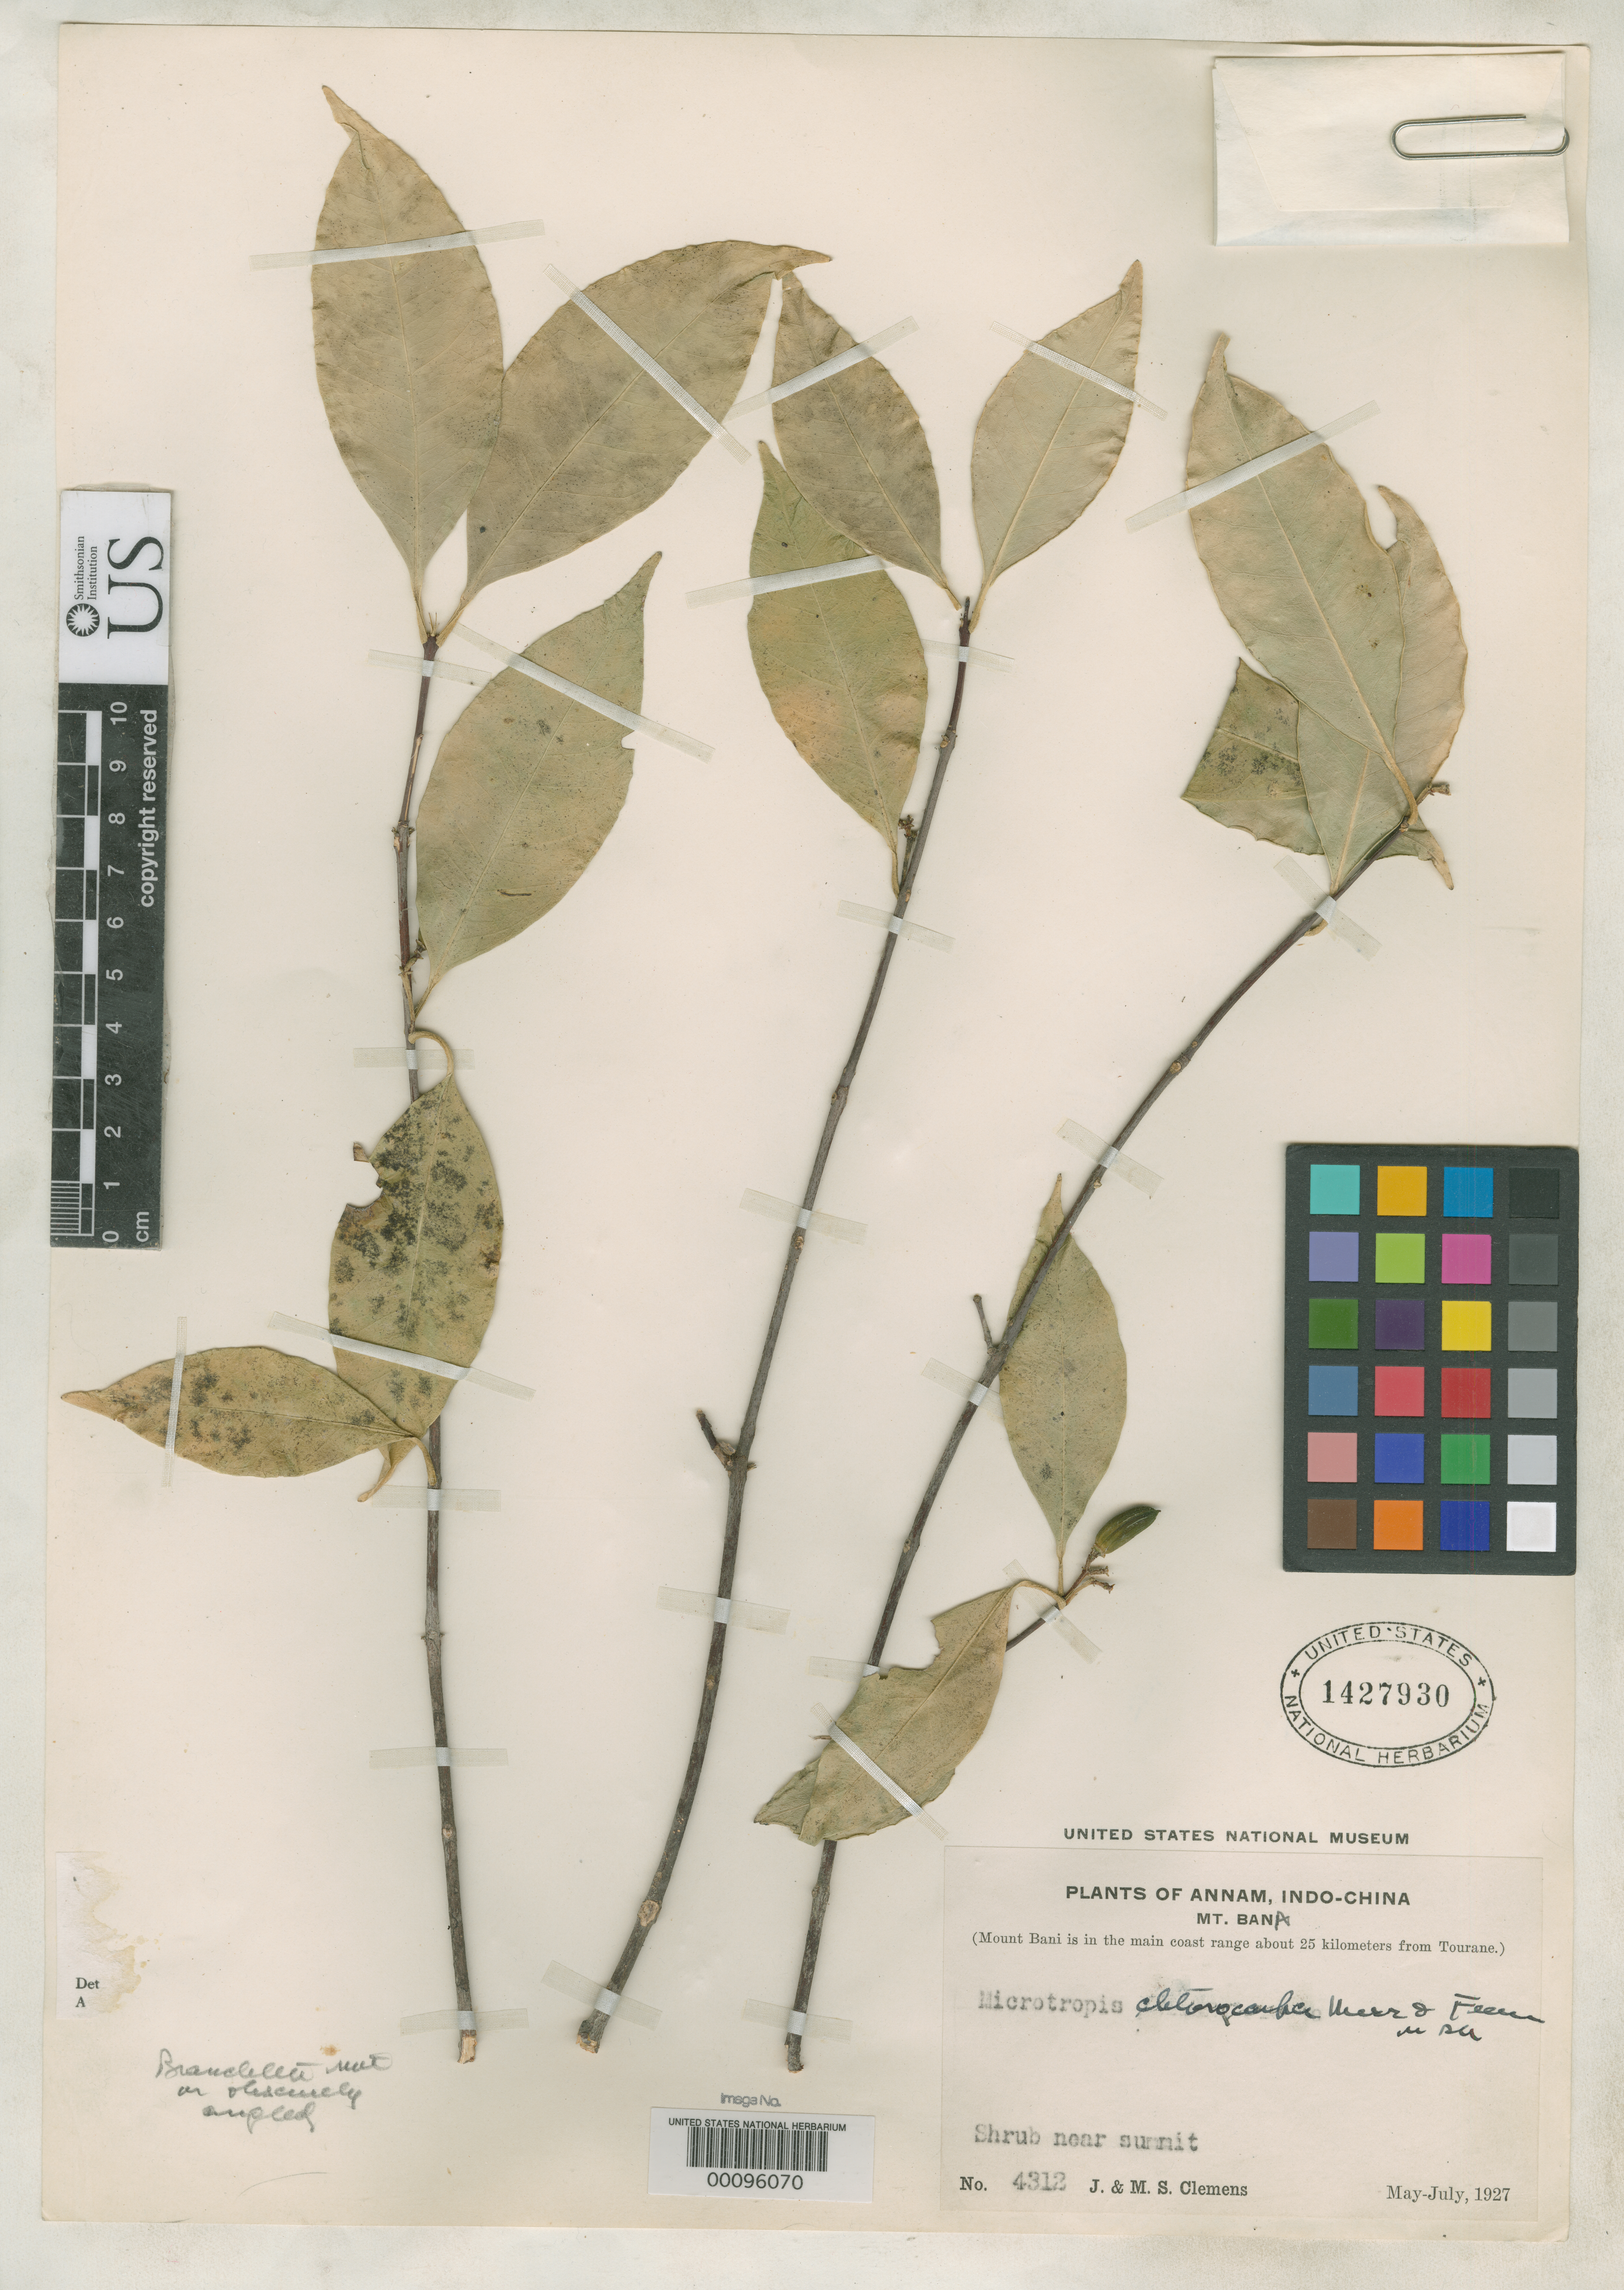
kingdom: Plantae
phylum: Tracheophyta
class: Magnoliopsida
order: Celastrales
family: Celastraceae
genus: Microtropis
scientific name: Microtropis chlorocarpa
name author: Merr. & F. L. Freeman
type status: Holotype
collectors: J. Clemens & M. S. Clemens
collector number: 4312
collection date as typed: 22 Jul 1927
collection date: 1927-07-22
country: Vietnam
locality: Mt. Bana.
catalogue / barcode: US 1427930